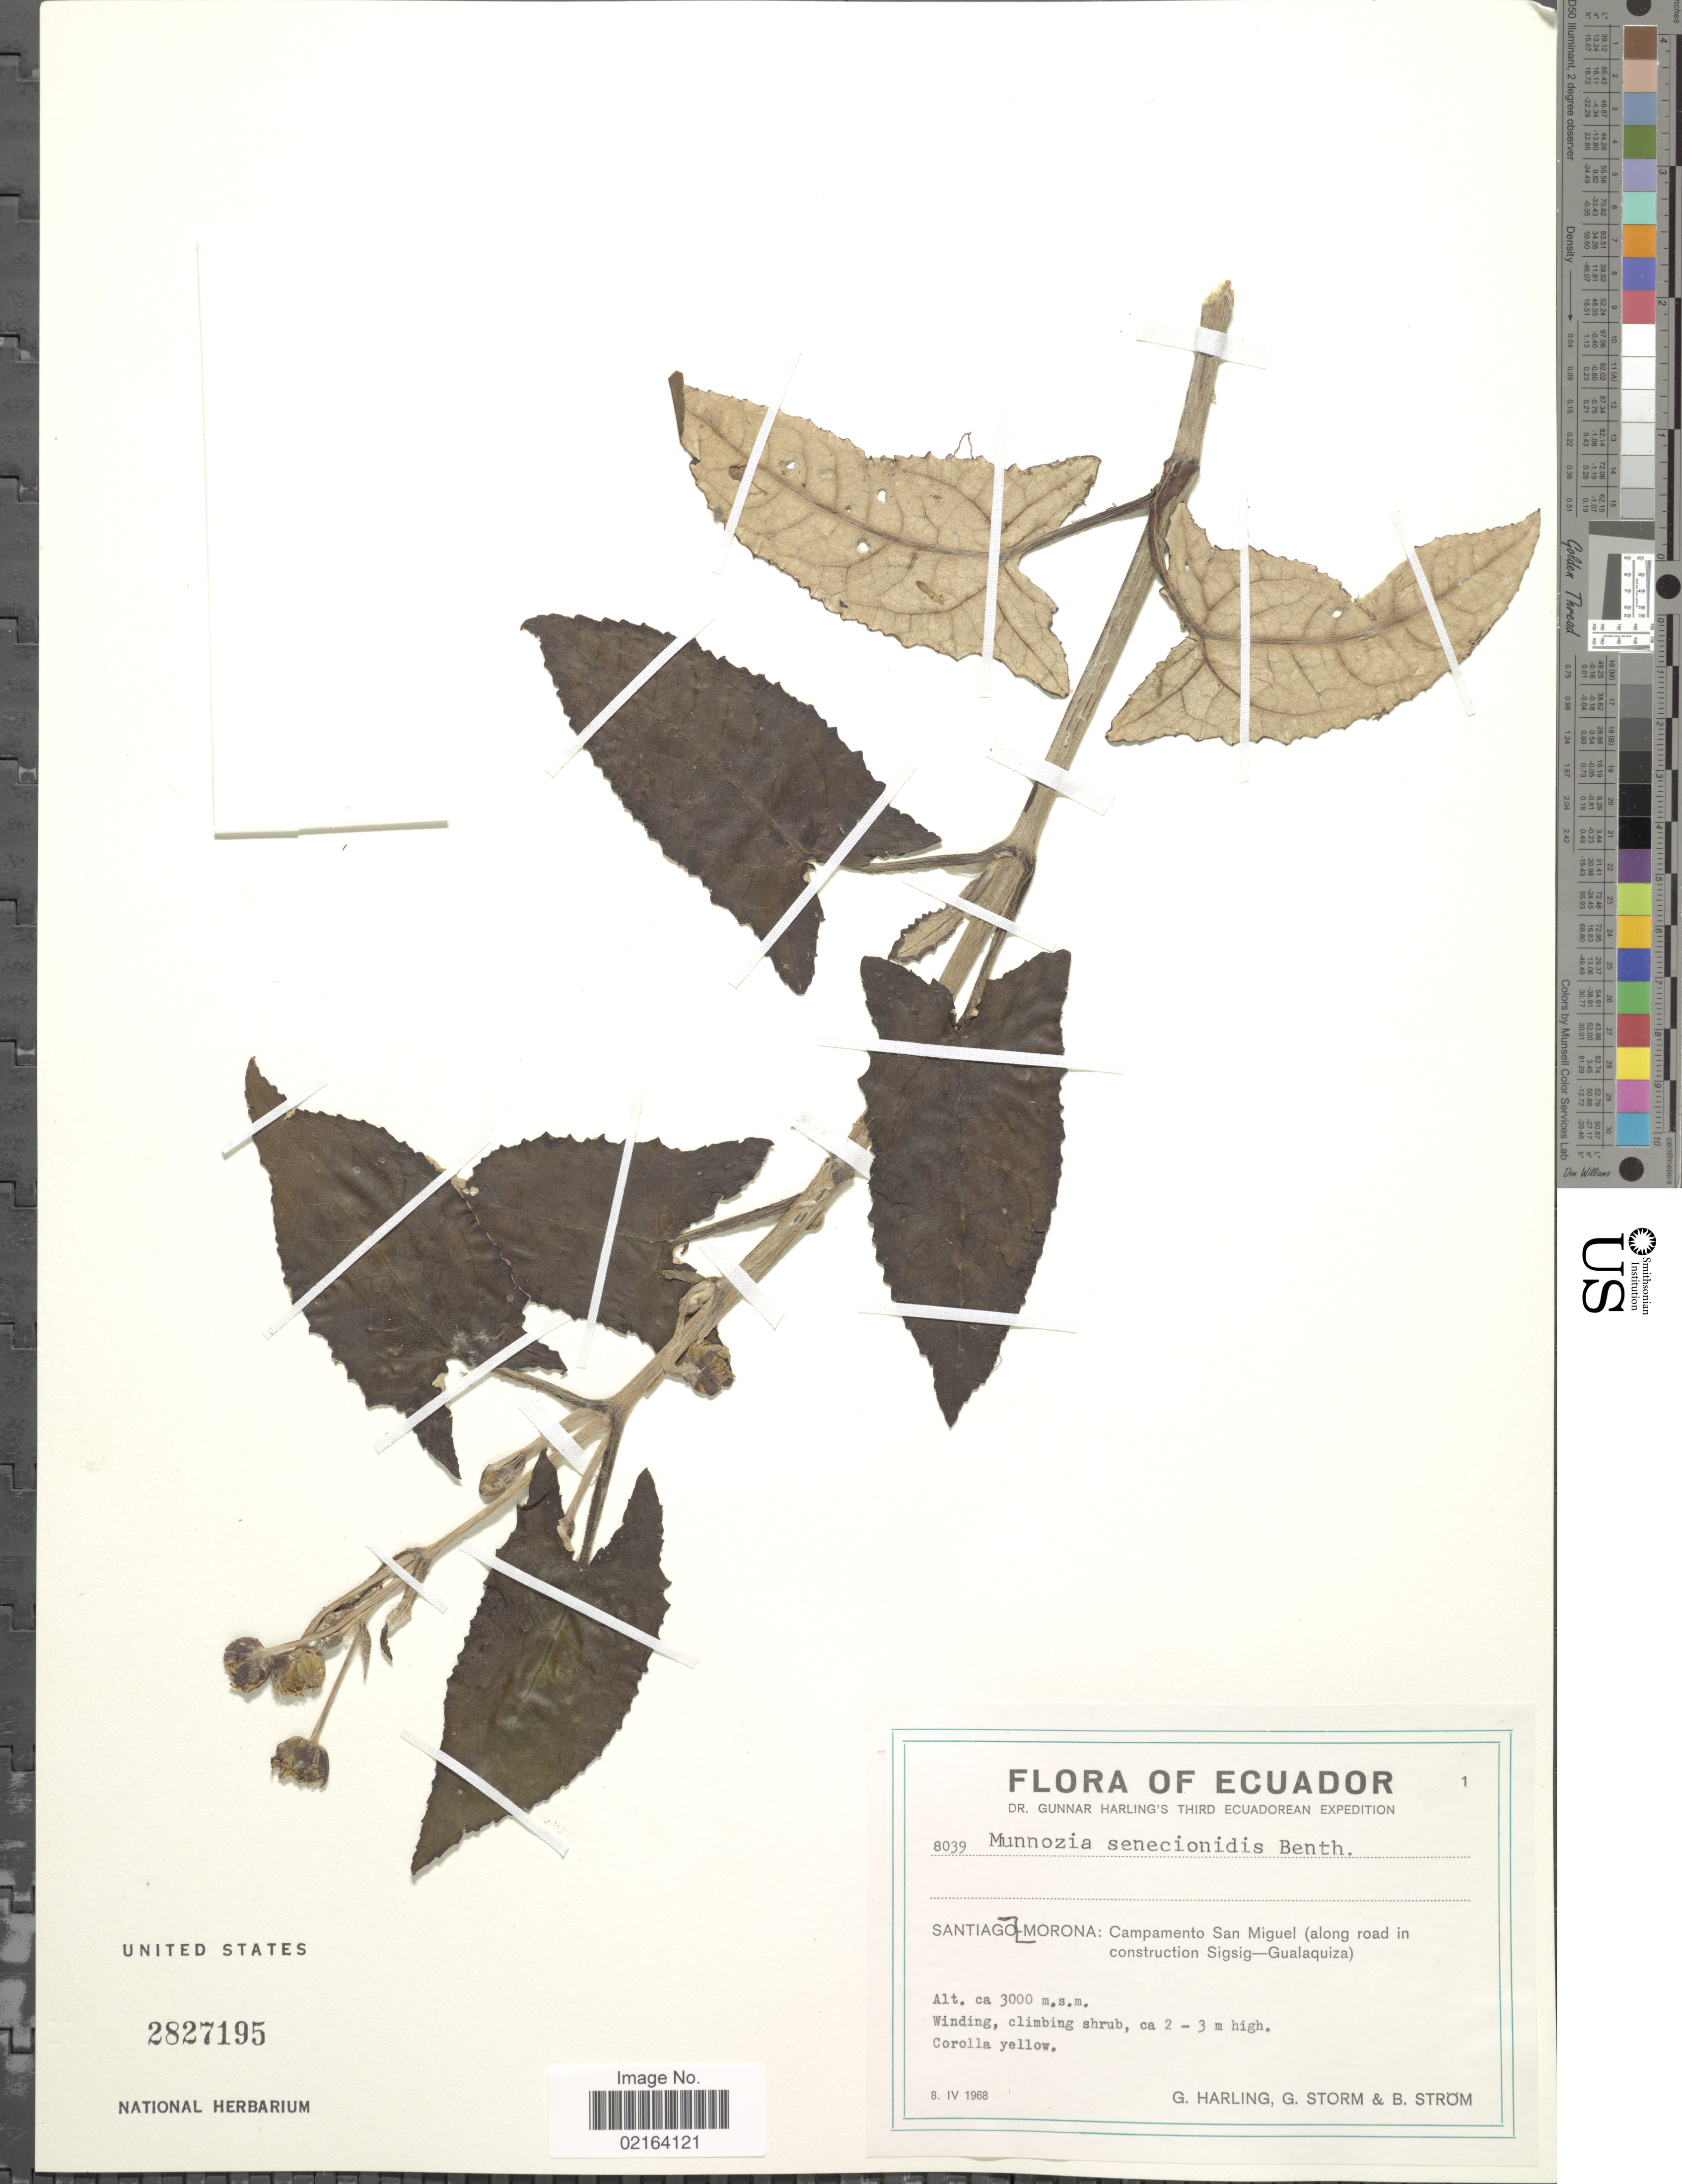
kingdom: Plantae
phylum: Tracheophyta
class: Magnoliopsida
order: Asterales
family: Asteraceae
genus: Munnozia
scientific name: Munnozia senecionidis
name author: Benth.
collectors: G. Harling, G. Storm & B. Ström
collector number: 8039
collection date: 1968-04-08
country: Ecuador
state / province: Morona-Santiago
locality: Santiago-Morona: Campamento San Miguel (along road in construction Sigsig-Gualaquiza)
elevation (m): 3000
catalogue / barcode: US 2827195